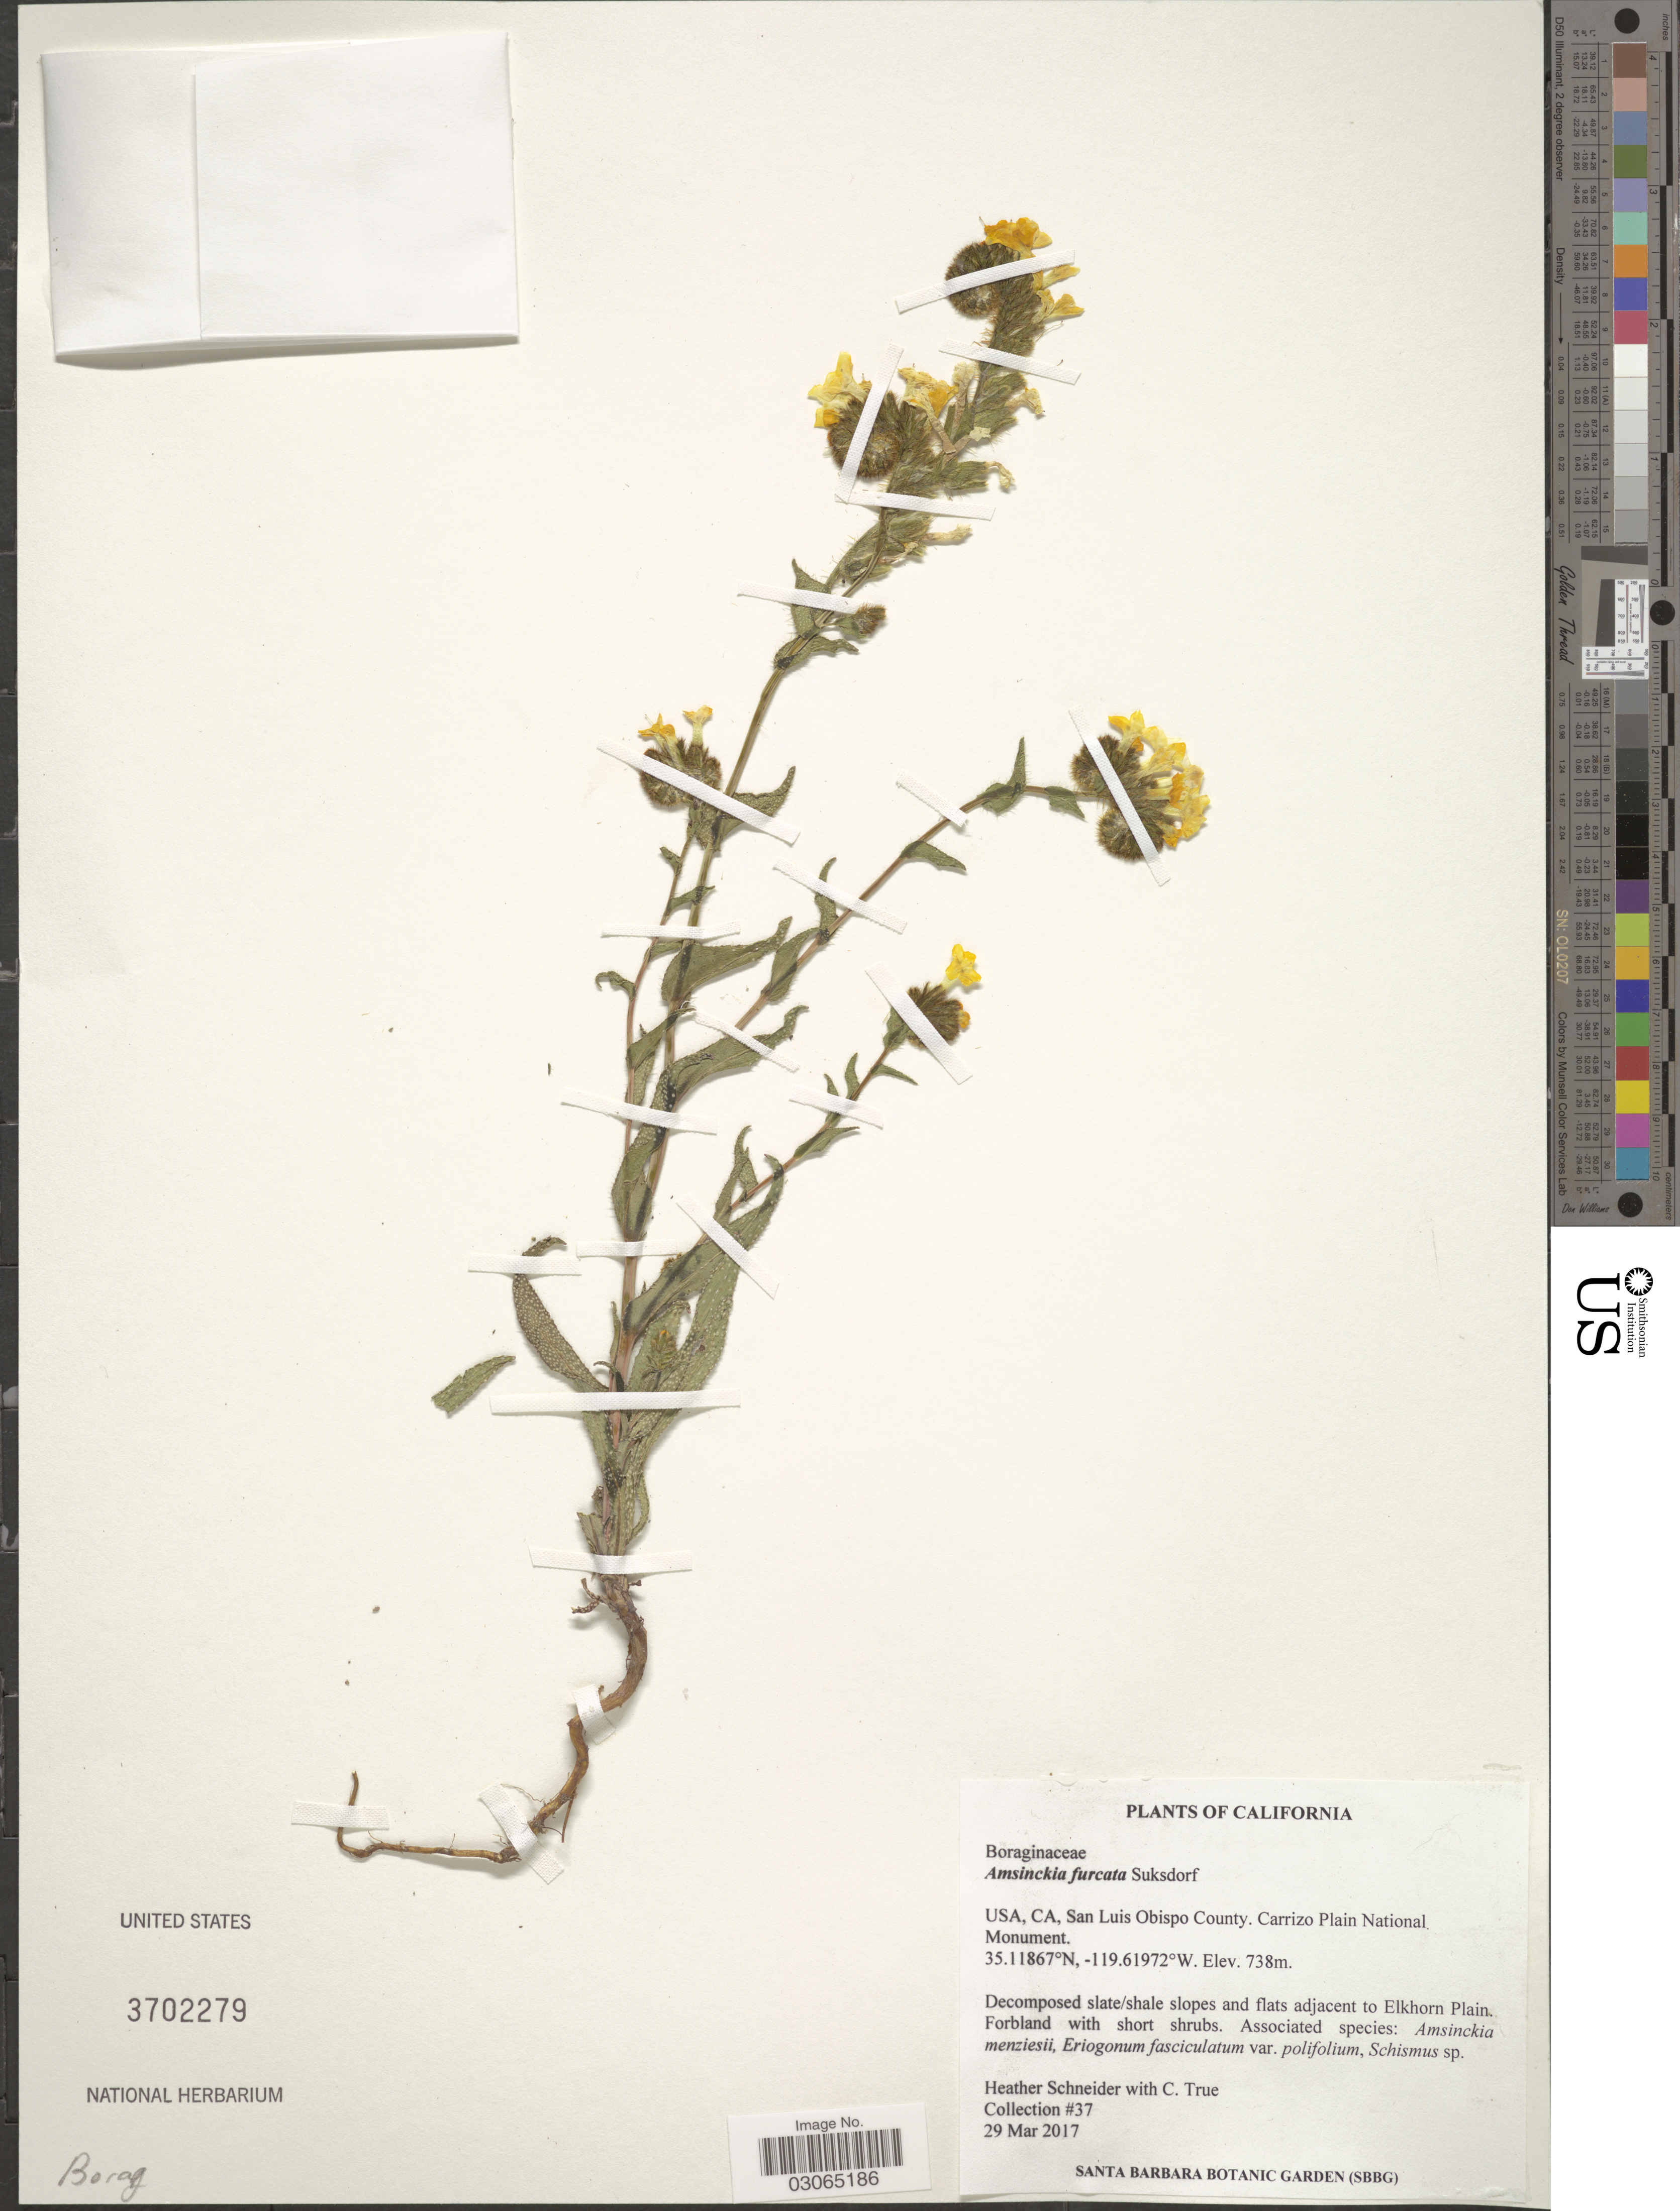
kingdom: Plantae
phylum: Tracheophyta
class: Magnoliopsida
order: Boraginales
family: Boraginaceae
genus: Amsinckia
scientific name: Amsinckia furcata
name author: Suksd.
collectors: H. Schneider & C. True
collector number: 37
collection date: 2017-03-29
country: United States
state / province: California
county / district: San Luis Obispo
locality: CA, San Luis Obispo County. Carrizo Plain National Monument.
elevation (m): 738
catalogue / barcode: US 3702279